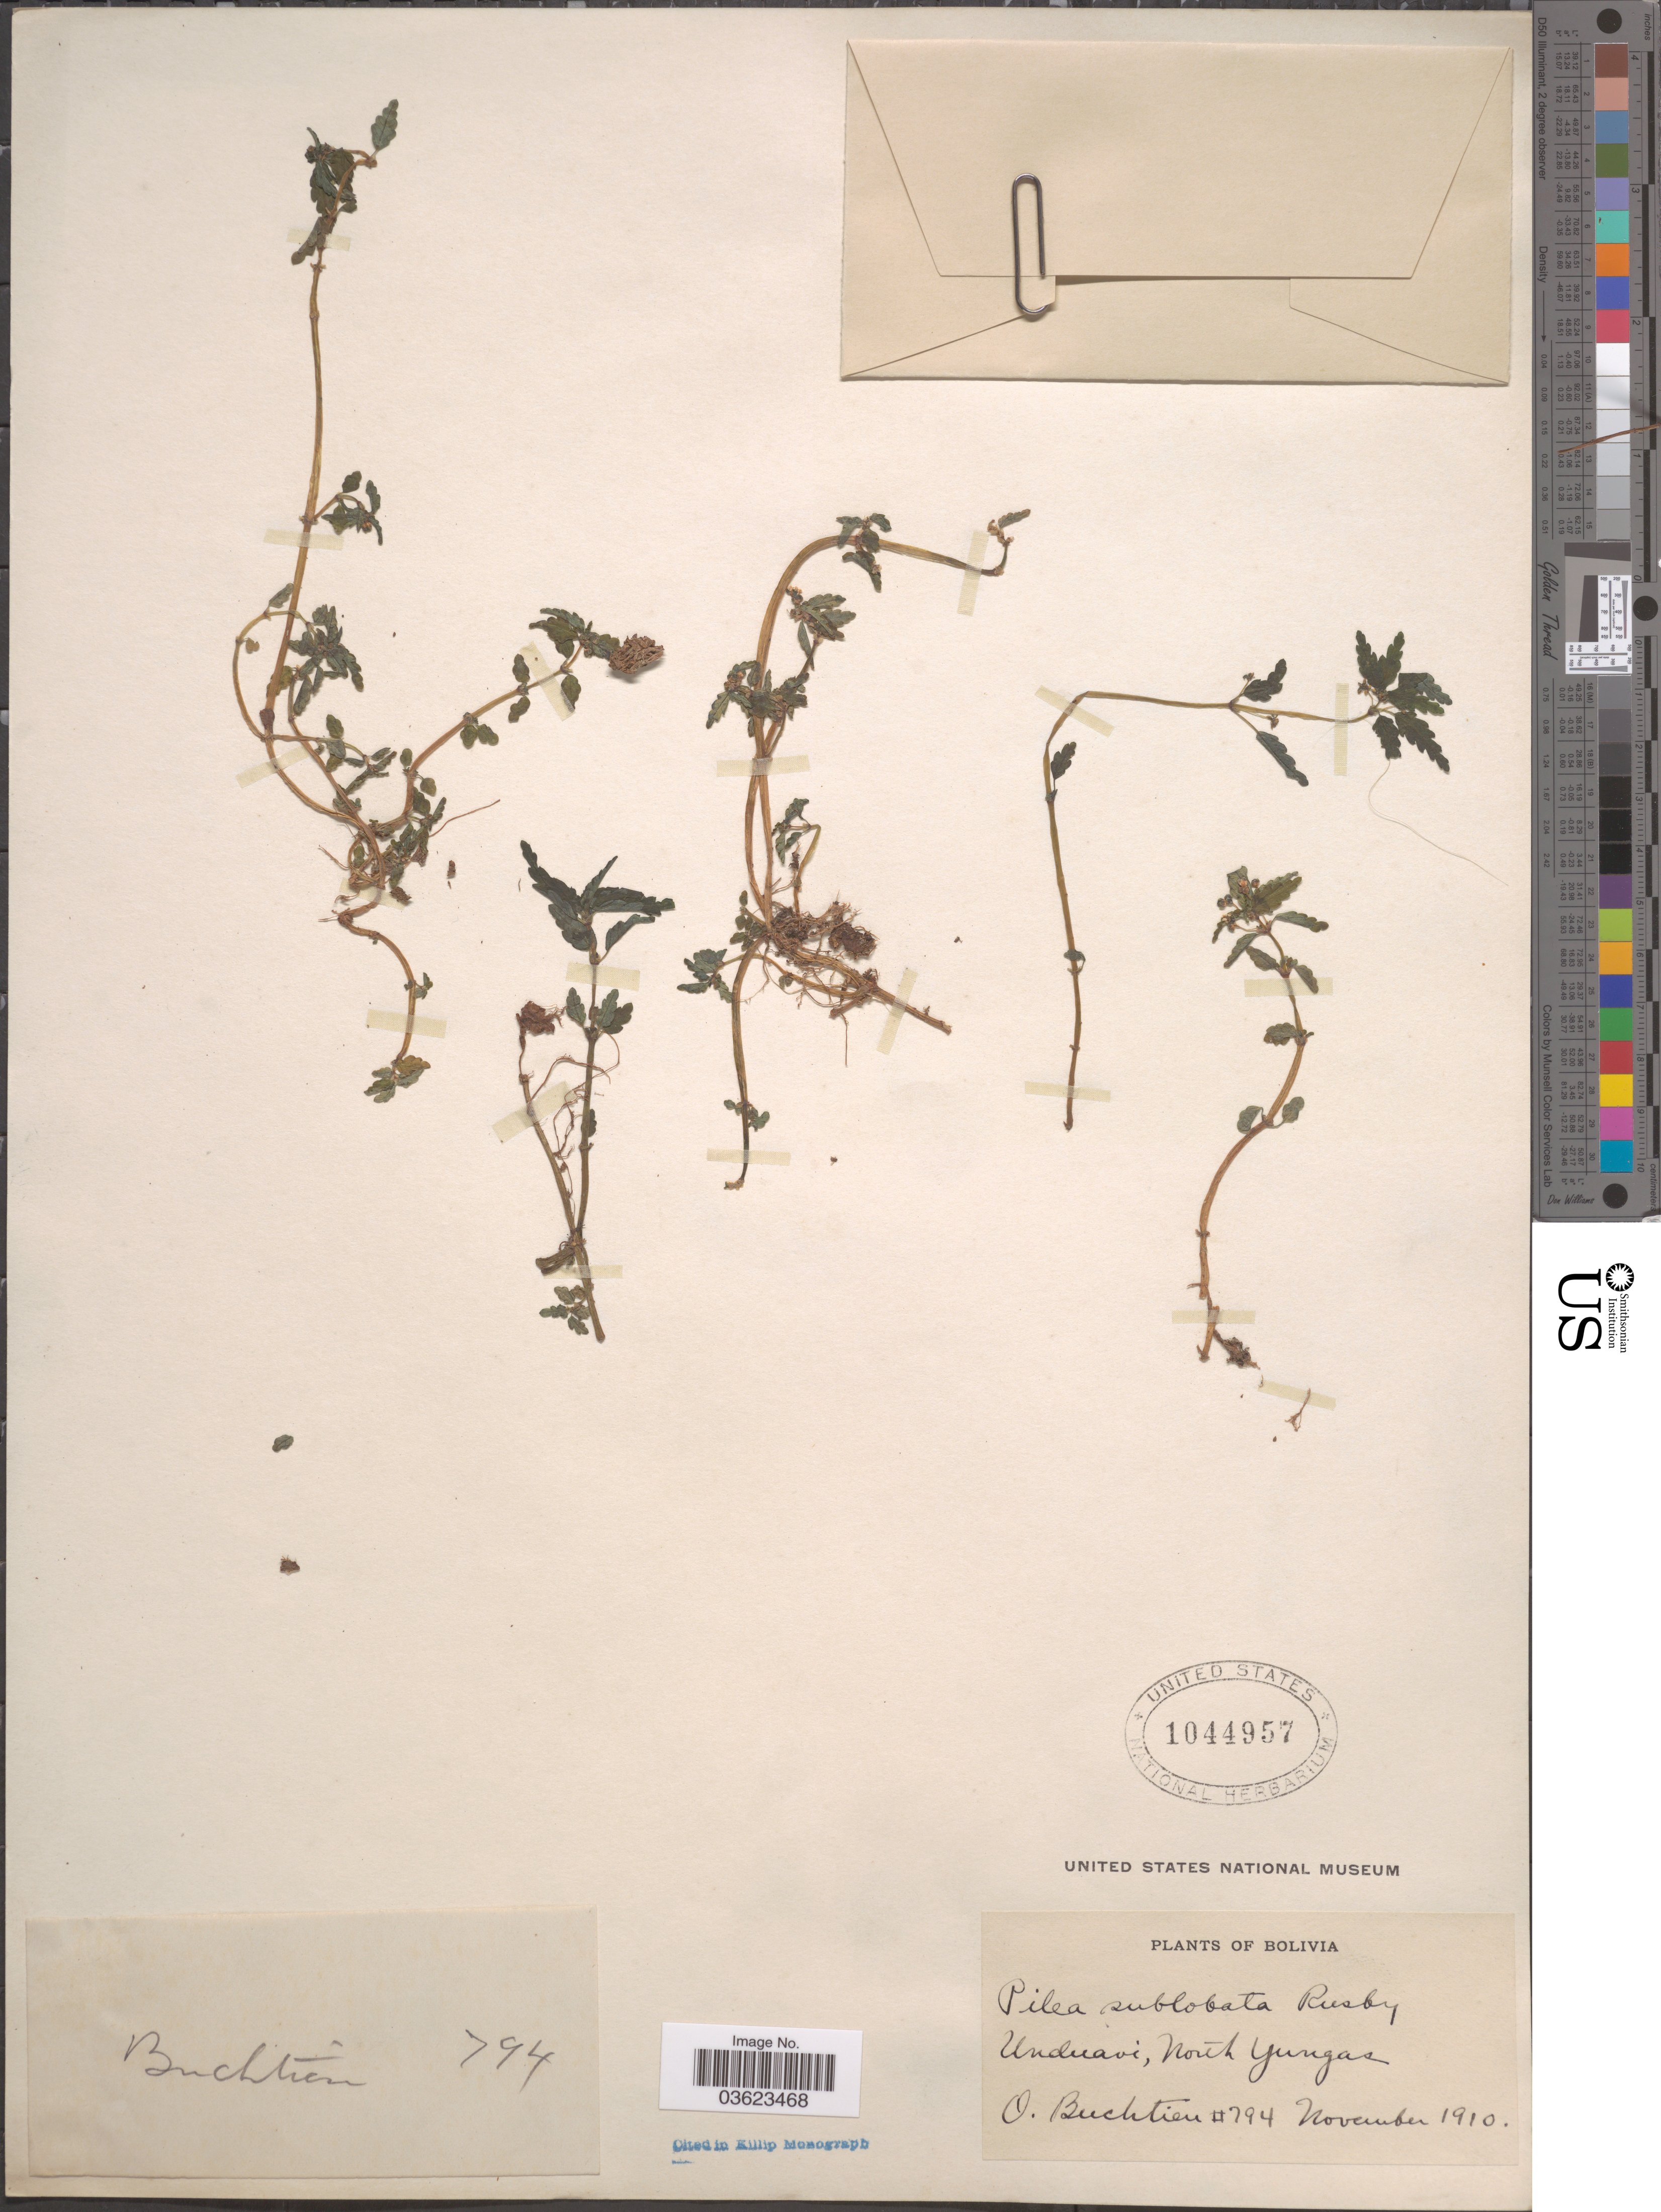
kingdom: Plantae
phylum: Tracheophyta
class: Magnoliopsida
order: Rosales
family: Urticaceae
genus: Pilea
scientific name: Pilea sublobata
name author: Rusby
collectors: O. Buchtien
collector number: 794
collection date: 1910-11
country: Bolivia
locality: Unduavi, North Yungas.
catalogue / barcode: US 1044957